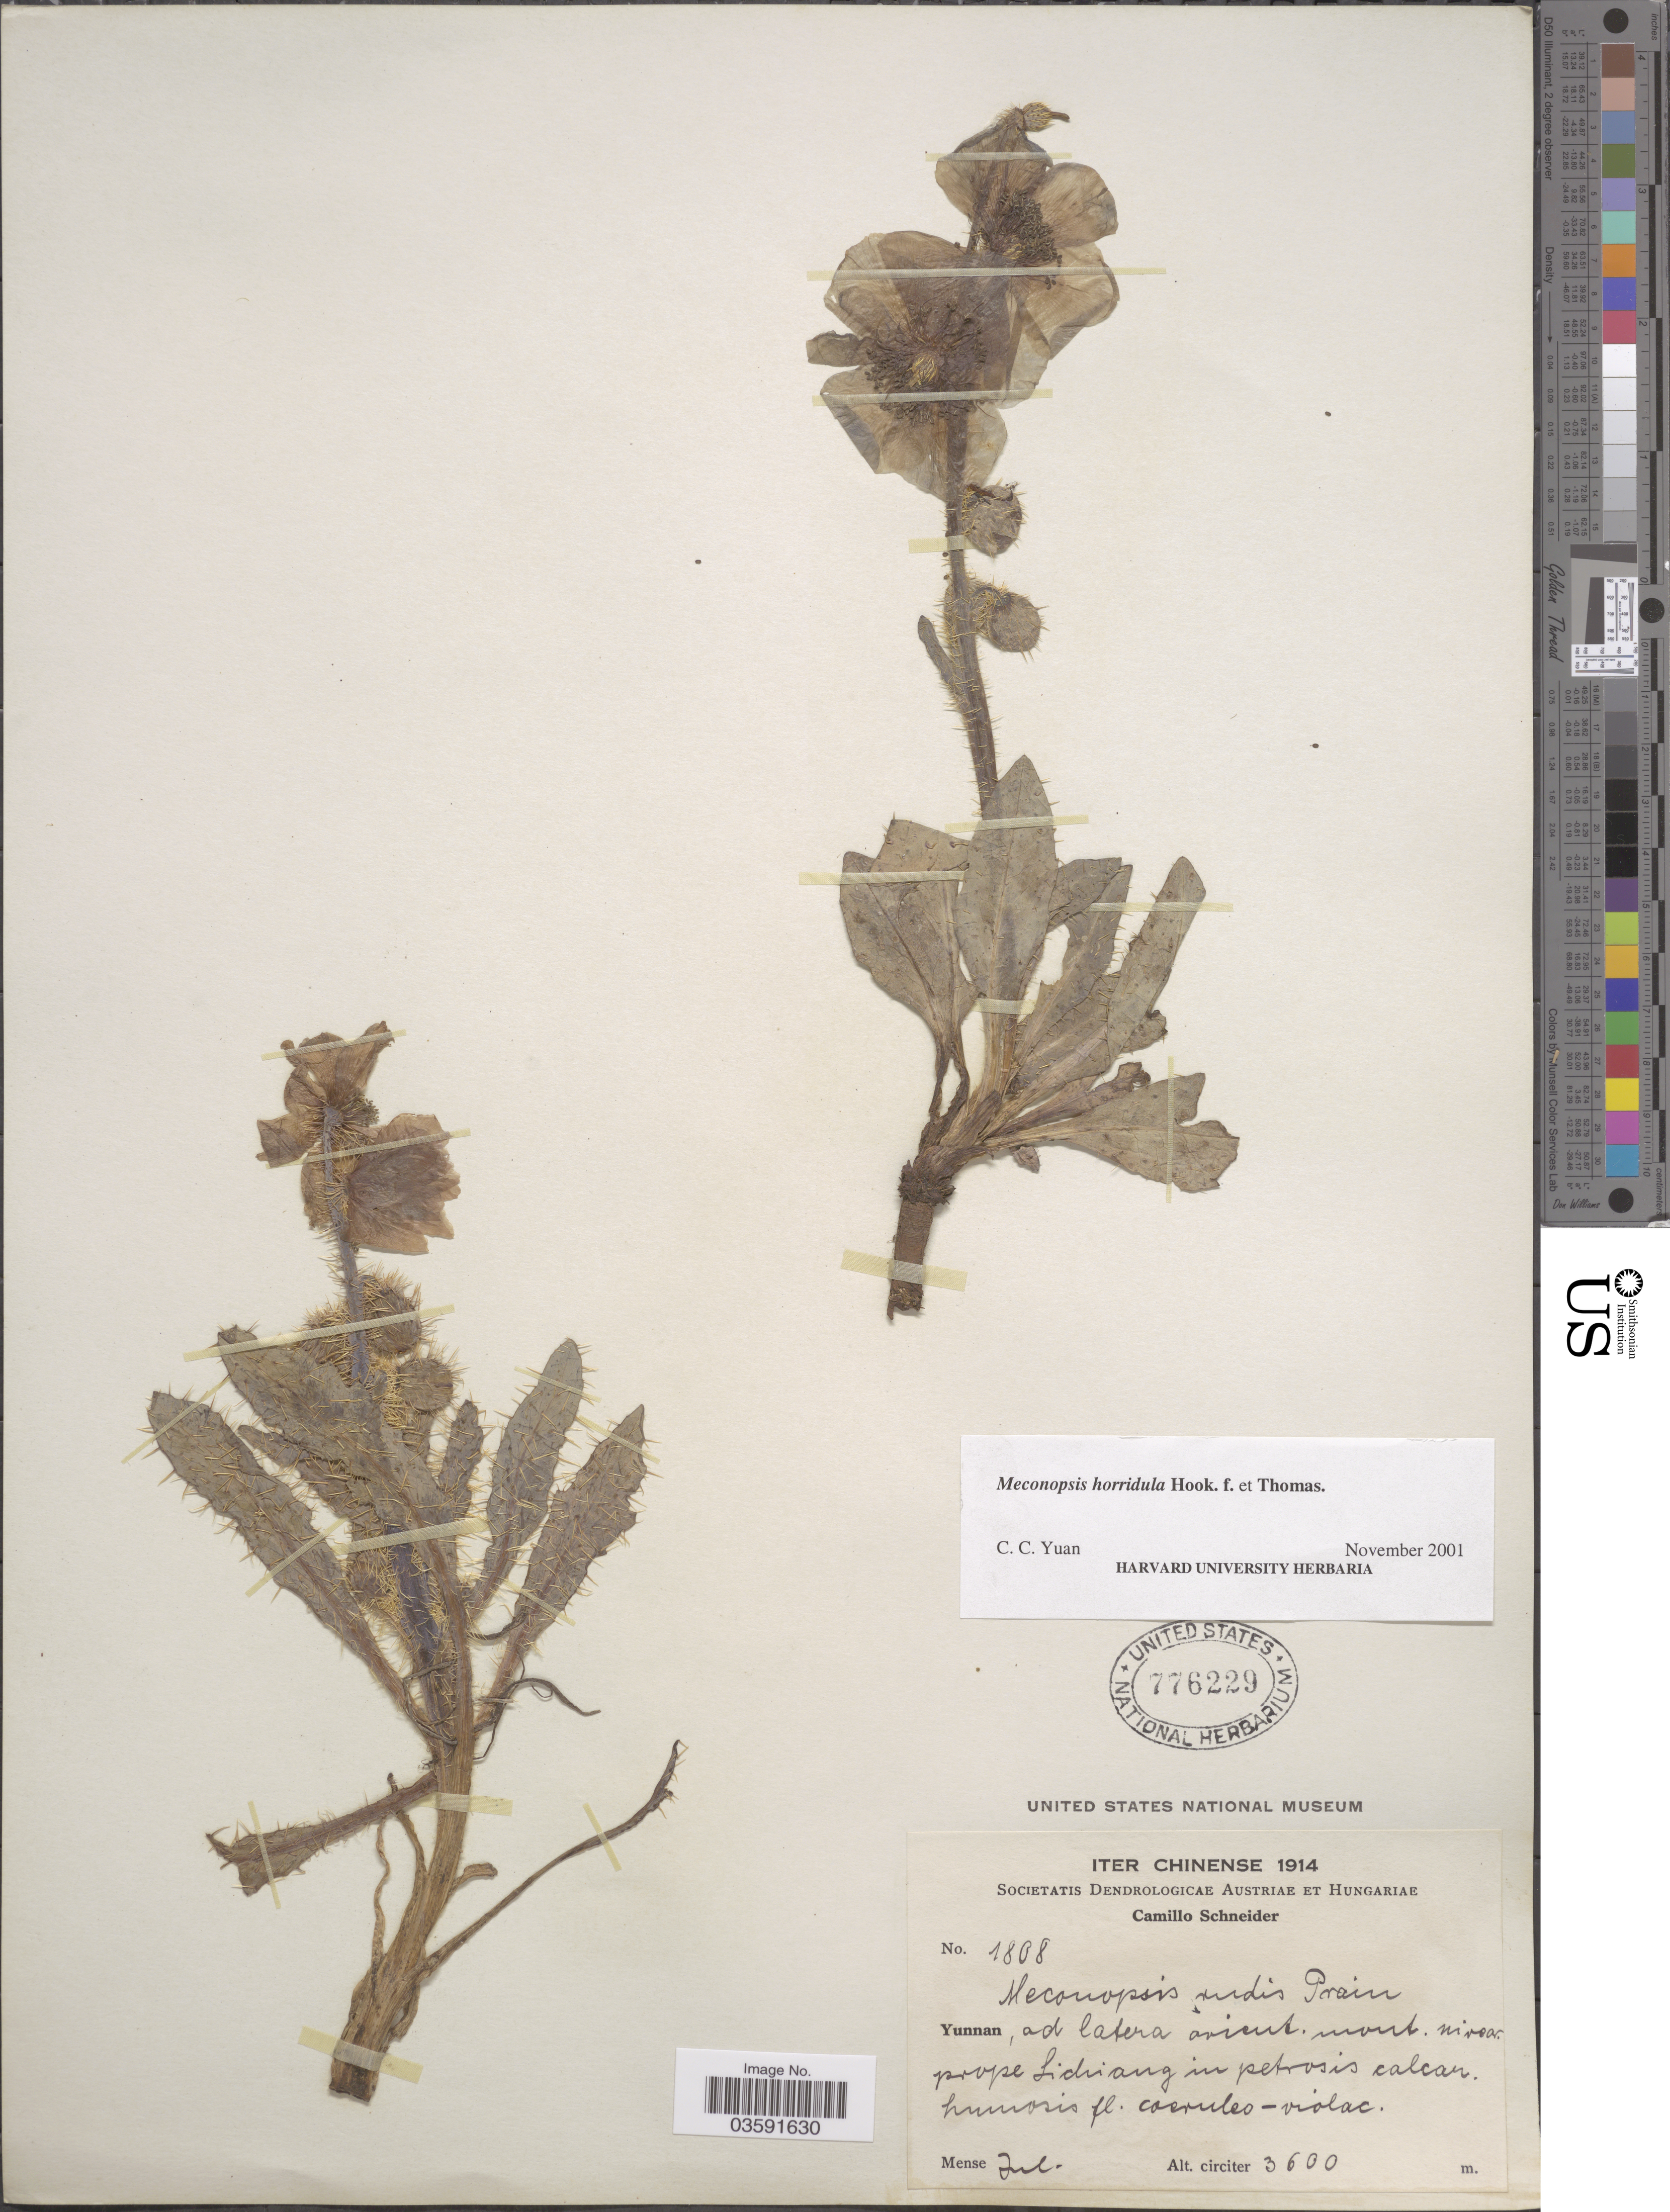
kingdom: Plantae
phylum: Tracheophyta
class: Magnoliopsida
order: Ranunculales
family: Papaveraceae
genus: Meconopsis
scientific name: Meconopsis horridula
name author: Hook. f. & Thomson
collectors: C. K. Schneider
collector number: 1808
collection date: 1914-07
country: China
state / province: Yunnan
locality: Ad latera orient. mont. nive or. prope Lichiang.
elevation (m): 3600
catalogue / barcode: US 776229